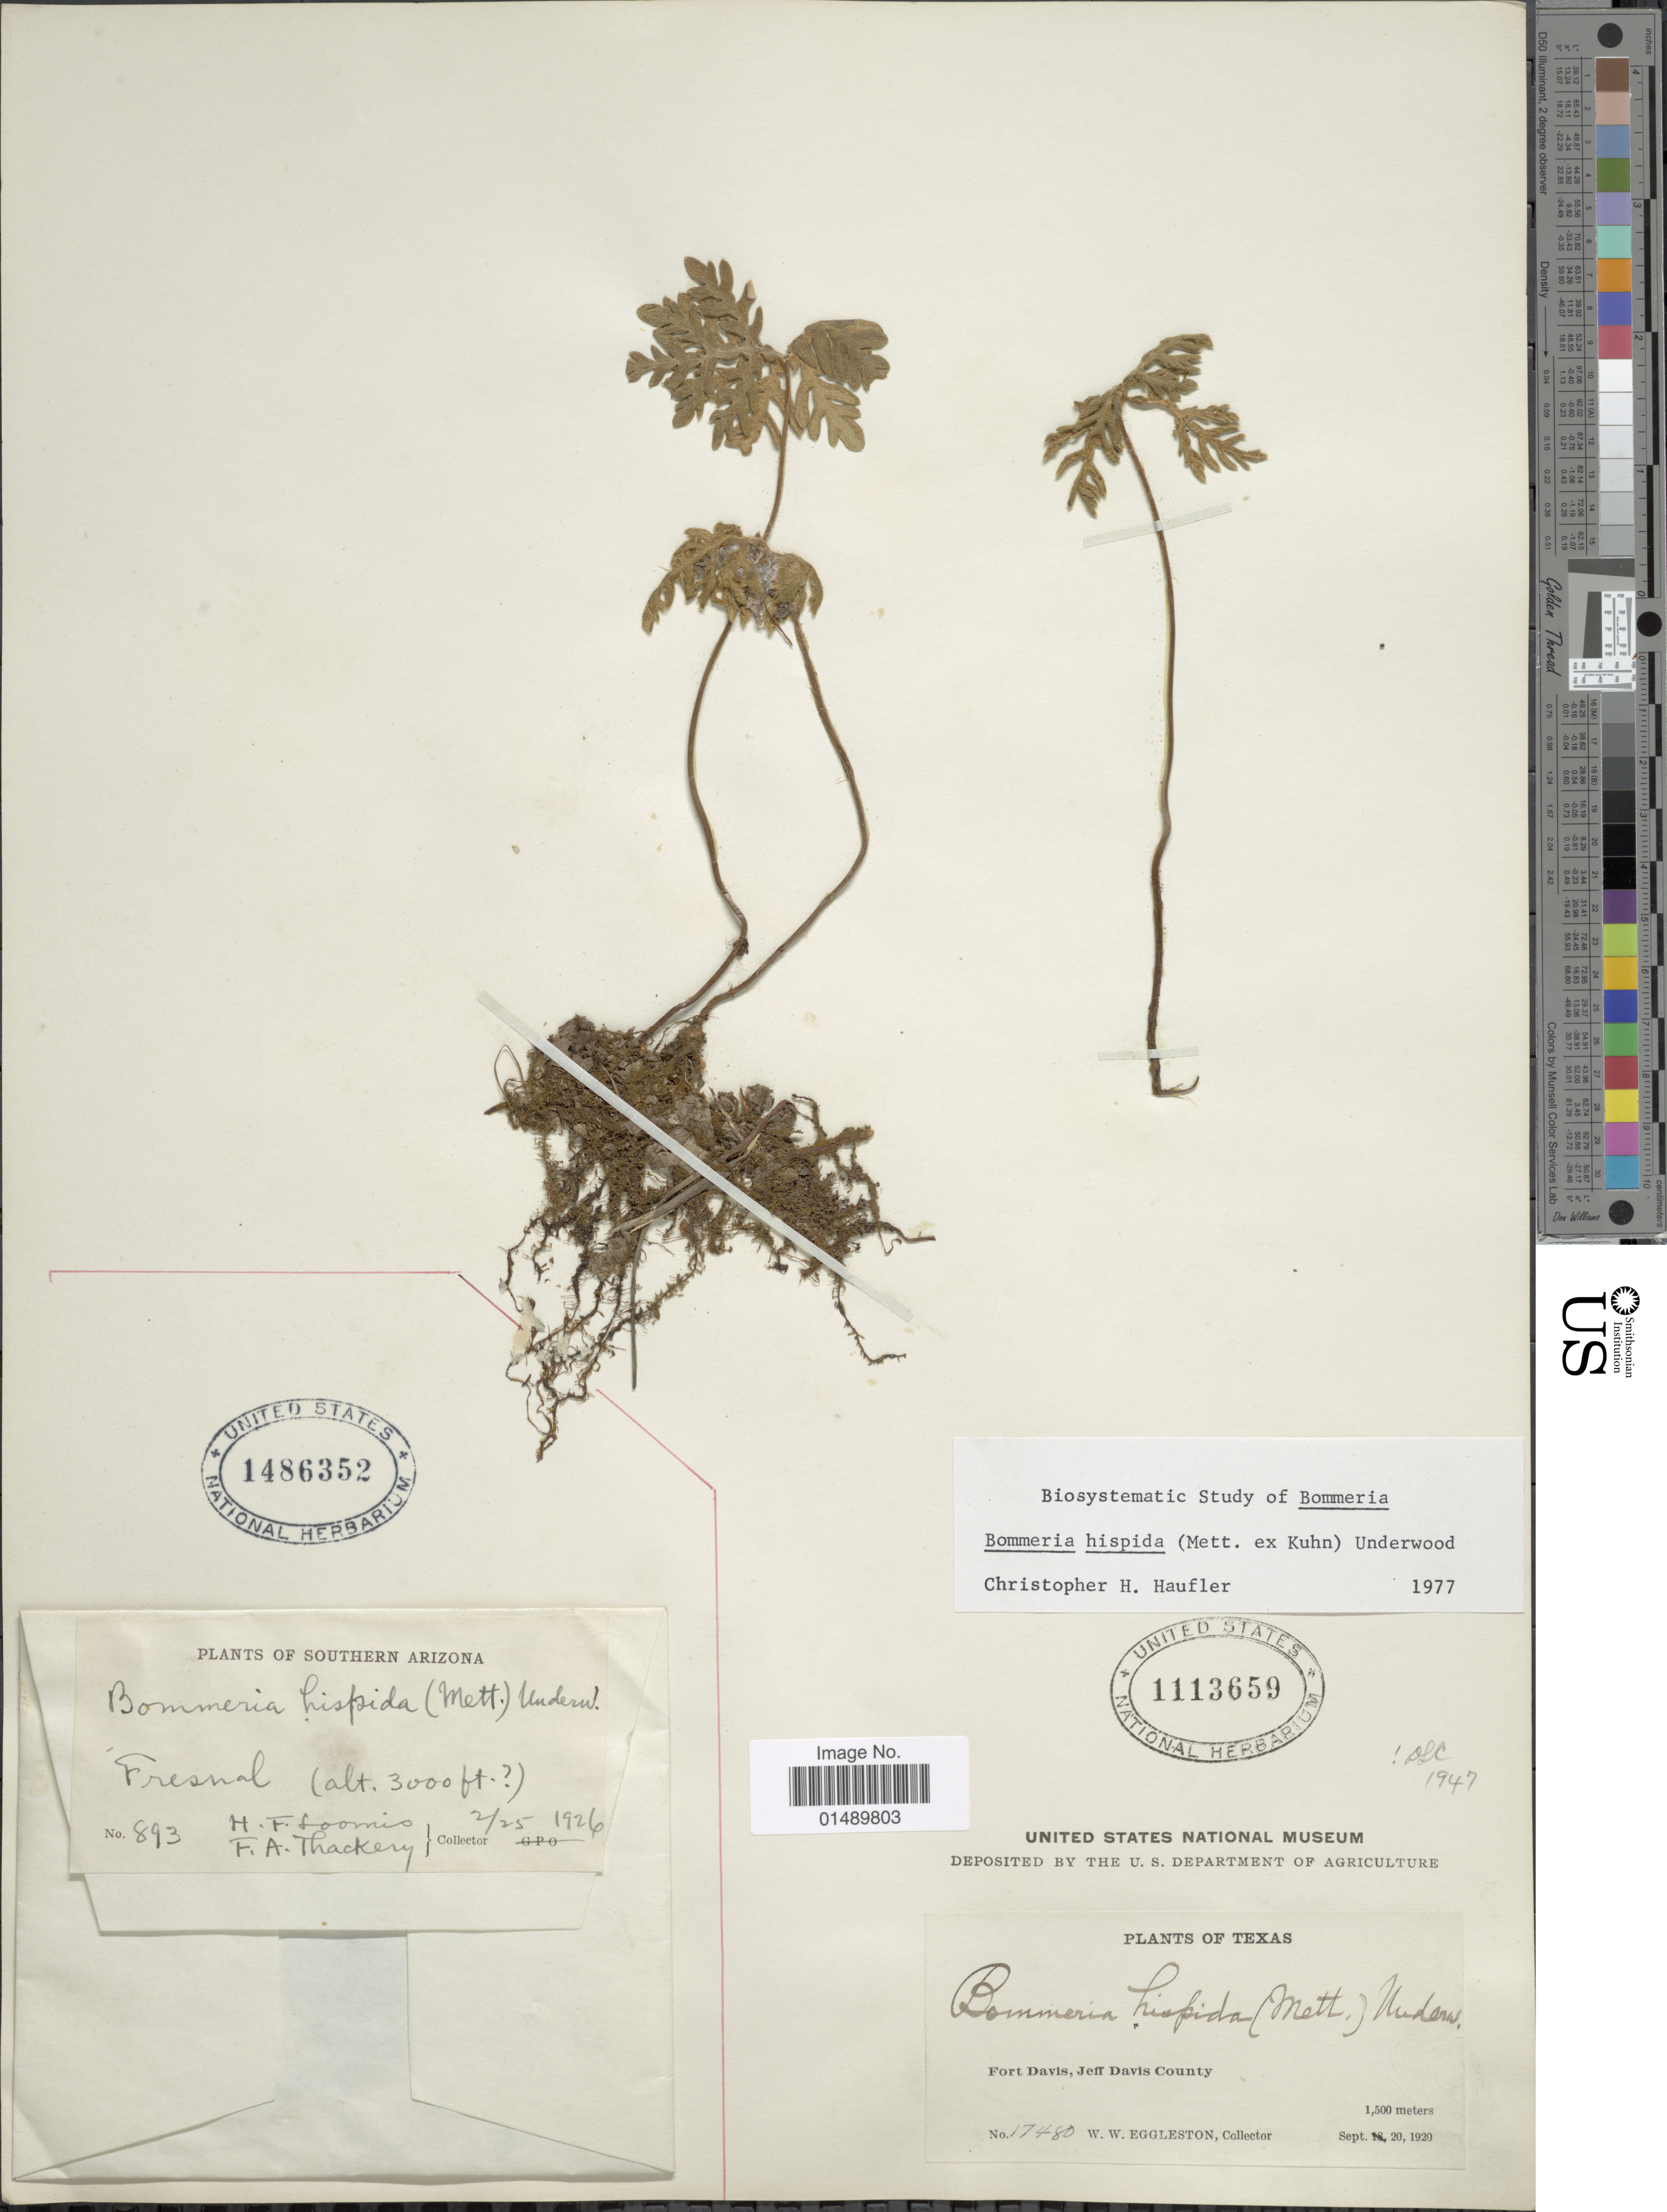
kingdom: Plantae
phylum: Tracheophyta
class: Polypodiopsida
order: Polypodiales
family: Pteridaceae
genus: Bommeria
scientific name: Bommeria hispida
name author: (Mett. ex Kuhn) Underw.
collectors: H. F. Loomis & F. Thackery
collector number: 893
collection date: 1926-02-25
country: United States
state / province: Arizona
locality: Southern Arizona, Fresnal.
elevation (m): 914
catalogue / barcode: US 1486352